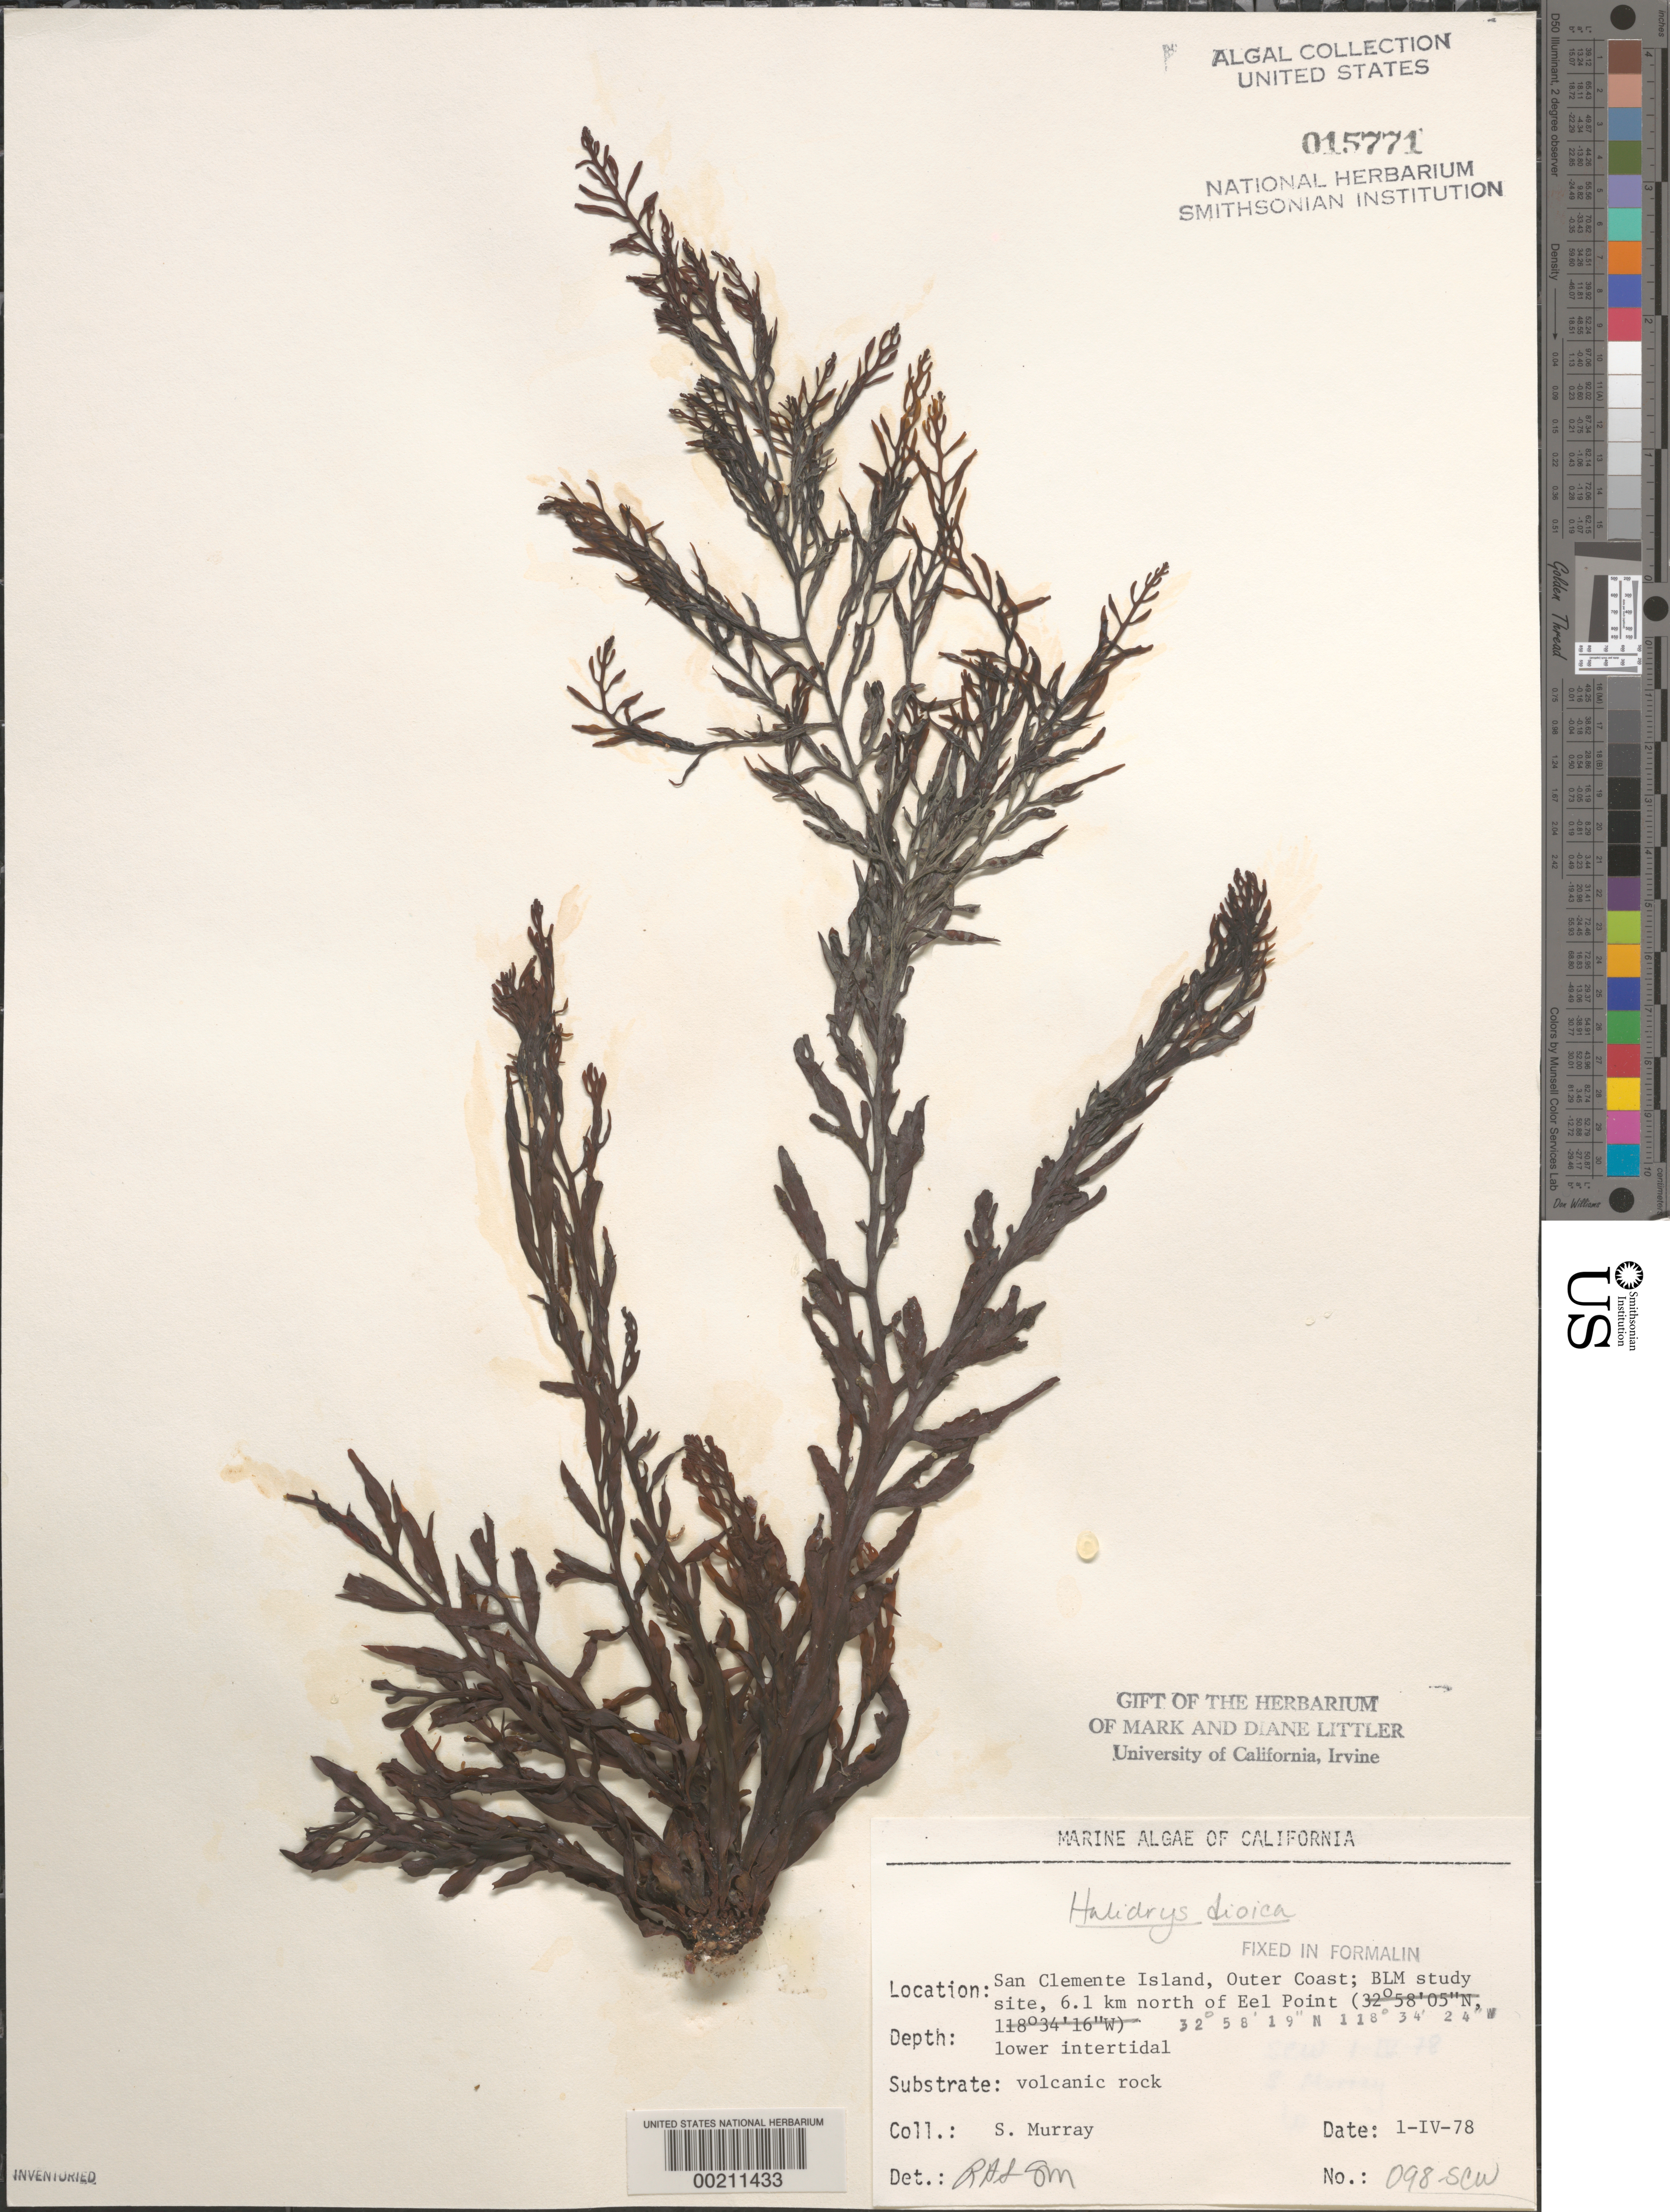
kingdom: Chromista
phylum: Ochrophyta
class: Phaeophyceae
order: Fucales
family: Sargassaceae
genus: Halidrys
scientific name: Halidrys dioica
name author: N.L. Gardner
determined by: Sims, Robert H.; Murray, S. N.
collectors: S. N. Murray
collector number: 098-scw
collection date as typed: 01 Apr 1978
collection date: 1978-04-01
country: United States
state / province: California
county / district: Los Angeles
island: San Clemente Island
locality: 6.1 km north of Eel Point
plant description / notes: BLM-SOCALBIGHT Rocky Intertidal Survey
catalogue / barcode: US 15771